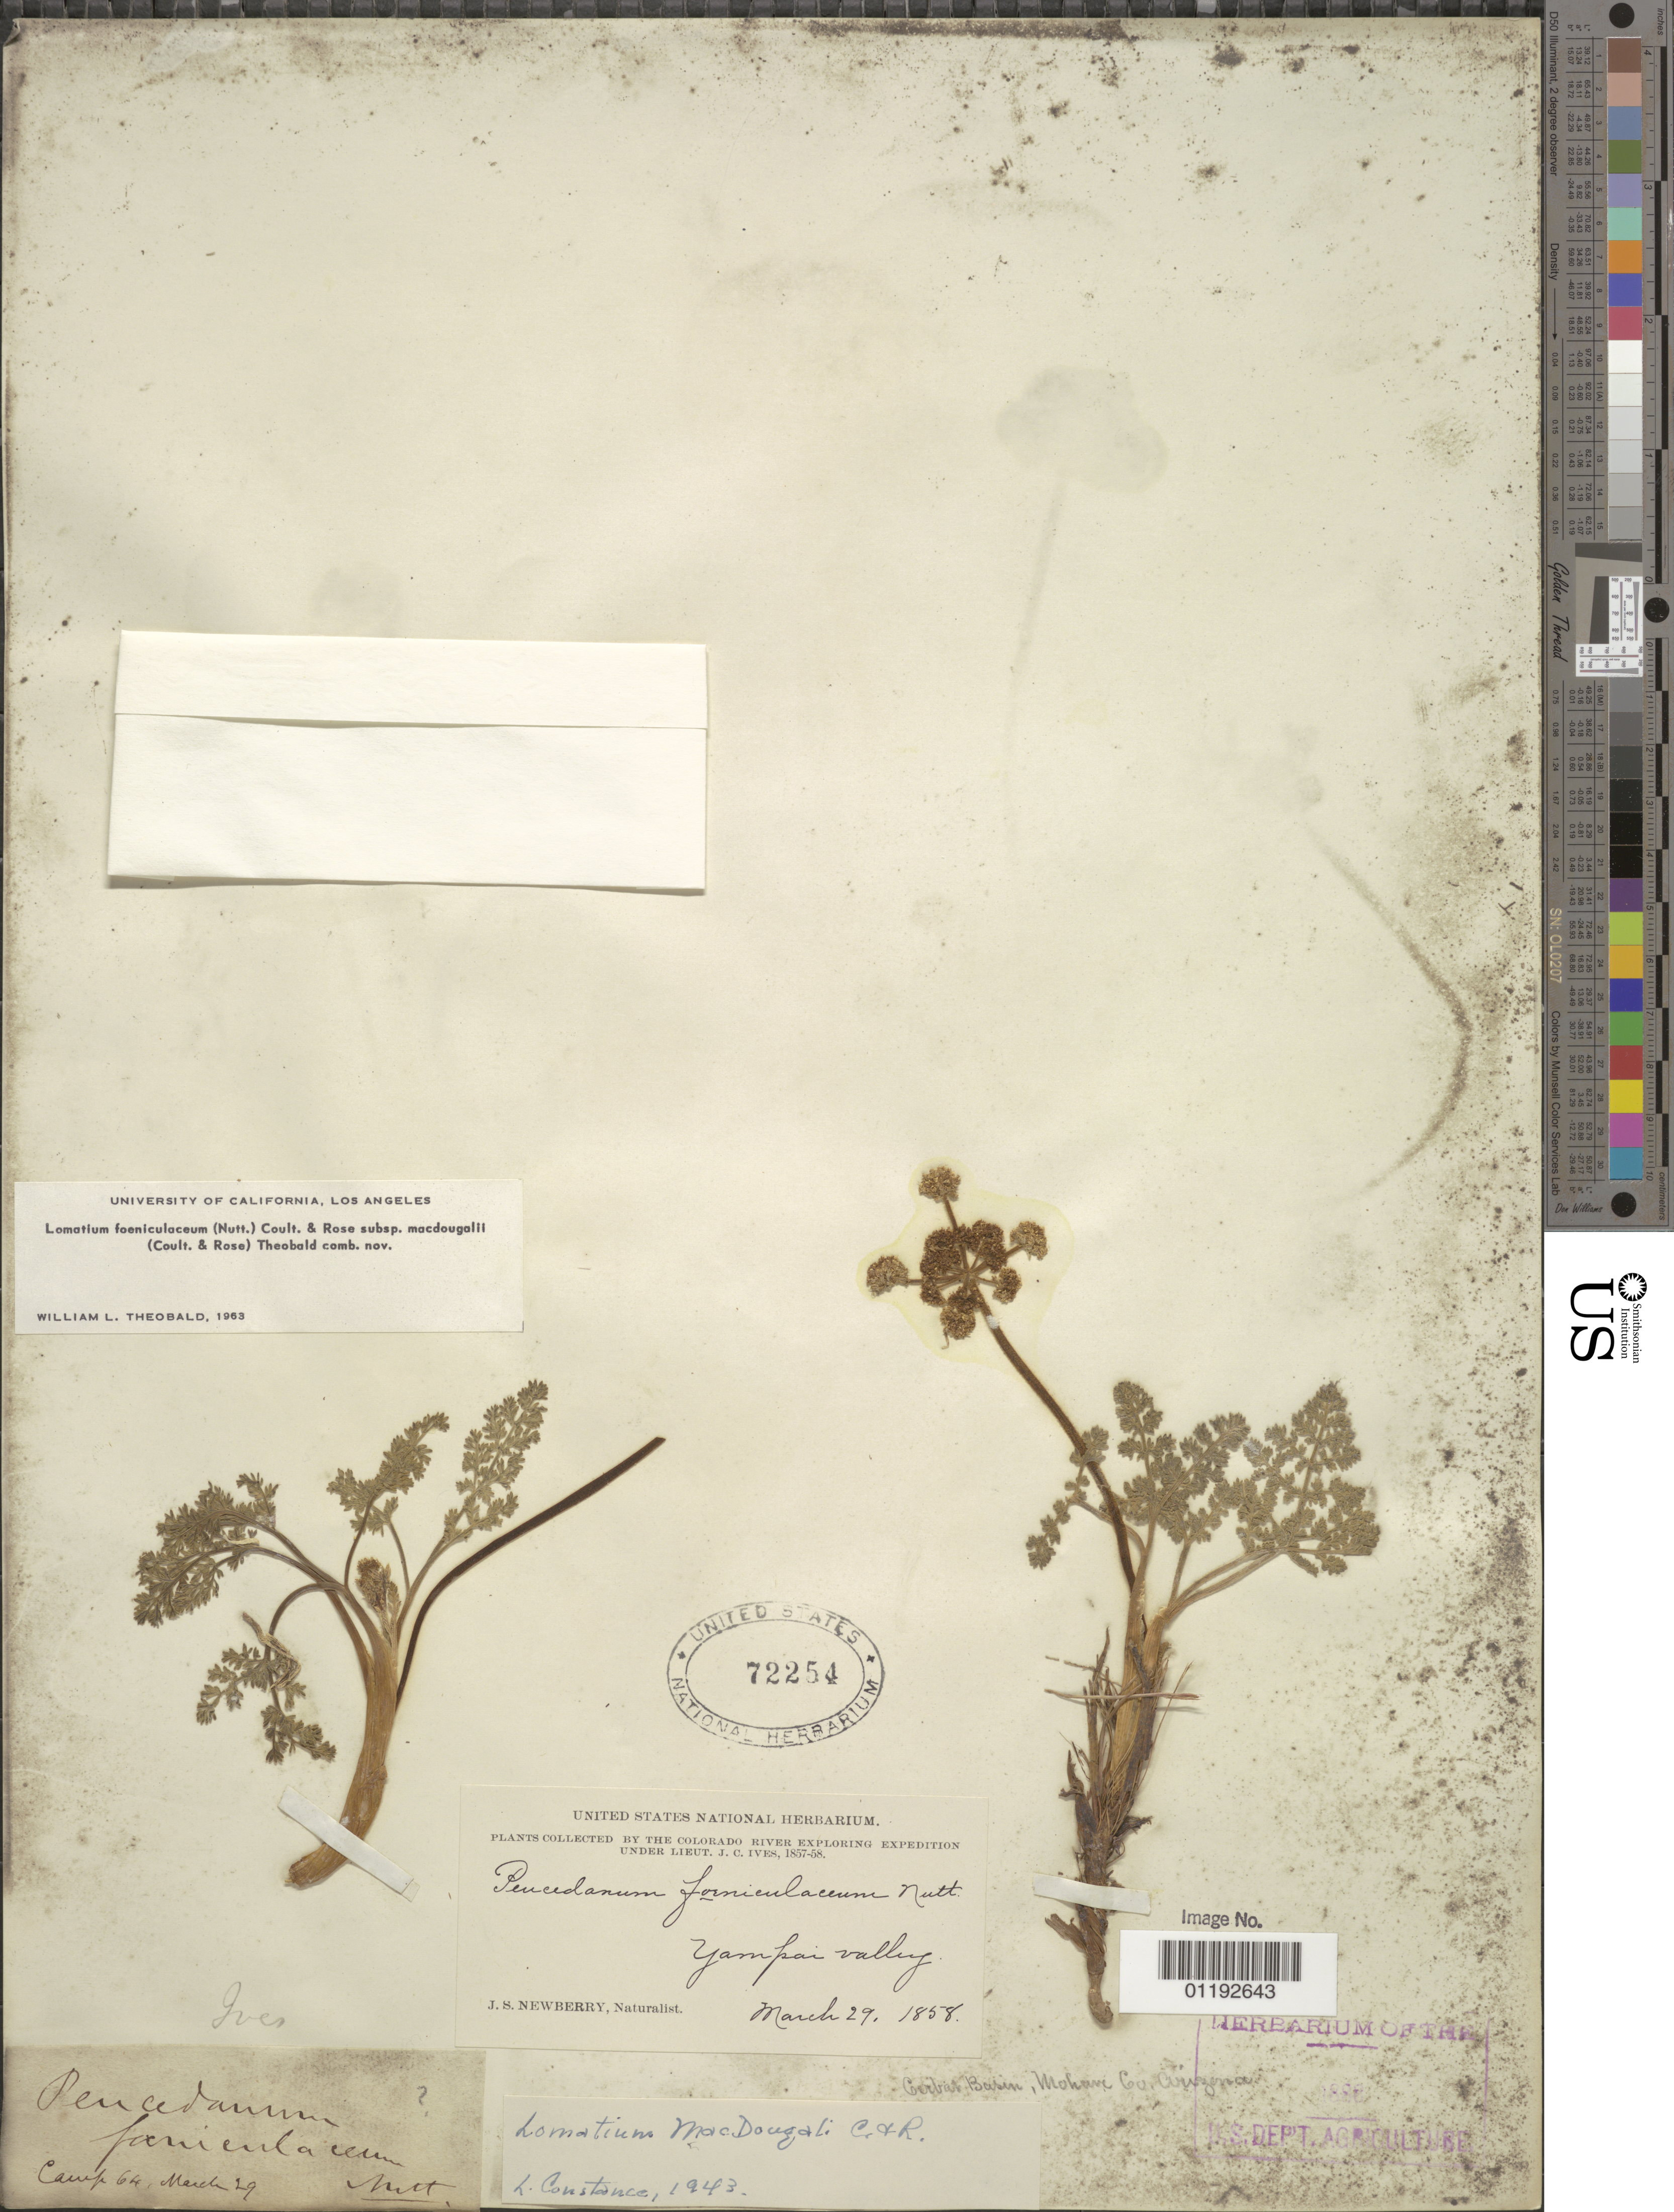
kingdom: Plantae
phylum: Tracheophyta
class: Magnoliopsida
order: Apiales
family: Apiaceae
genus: Lomatium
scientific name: Lomatium foeniculaceum subsp. macdougalii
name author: (J.M. Coult. & Rose) W.L. Theob.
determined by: Theobald, W. L., (LA), University of California - Los Angeles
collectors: J. S. Newberry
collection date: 1858-03-29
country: United States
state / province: Colorado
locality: Yampai Valley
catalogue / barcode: US 72254